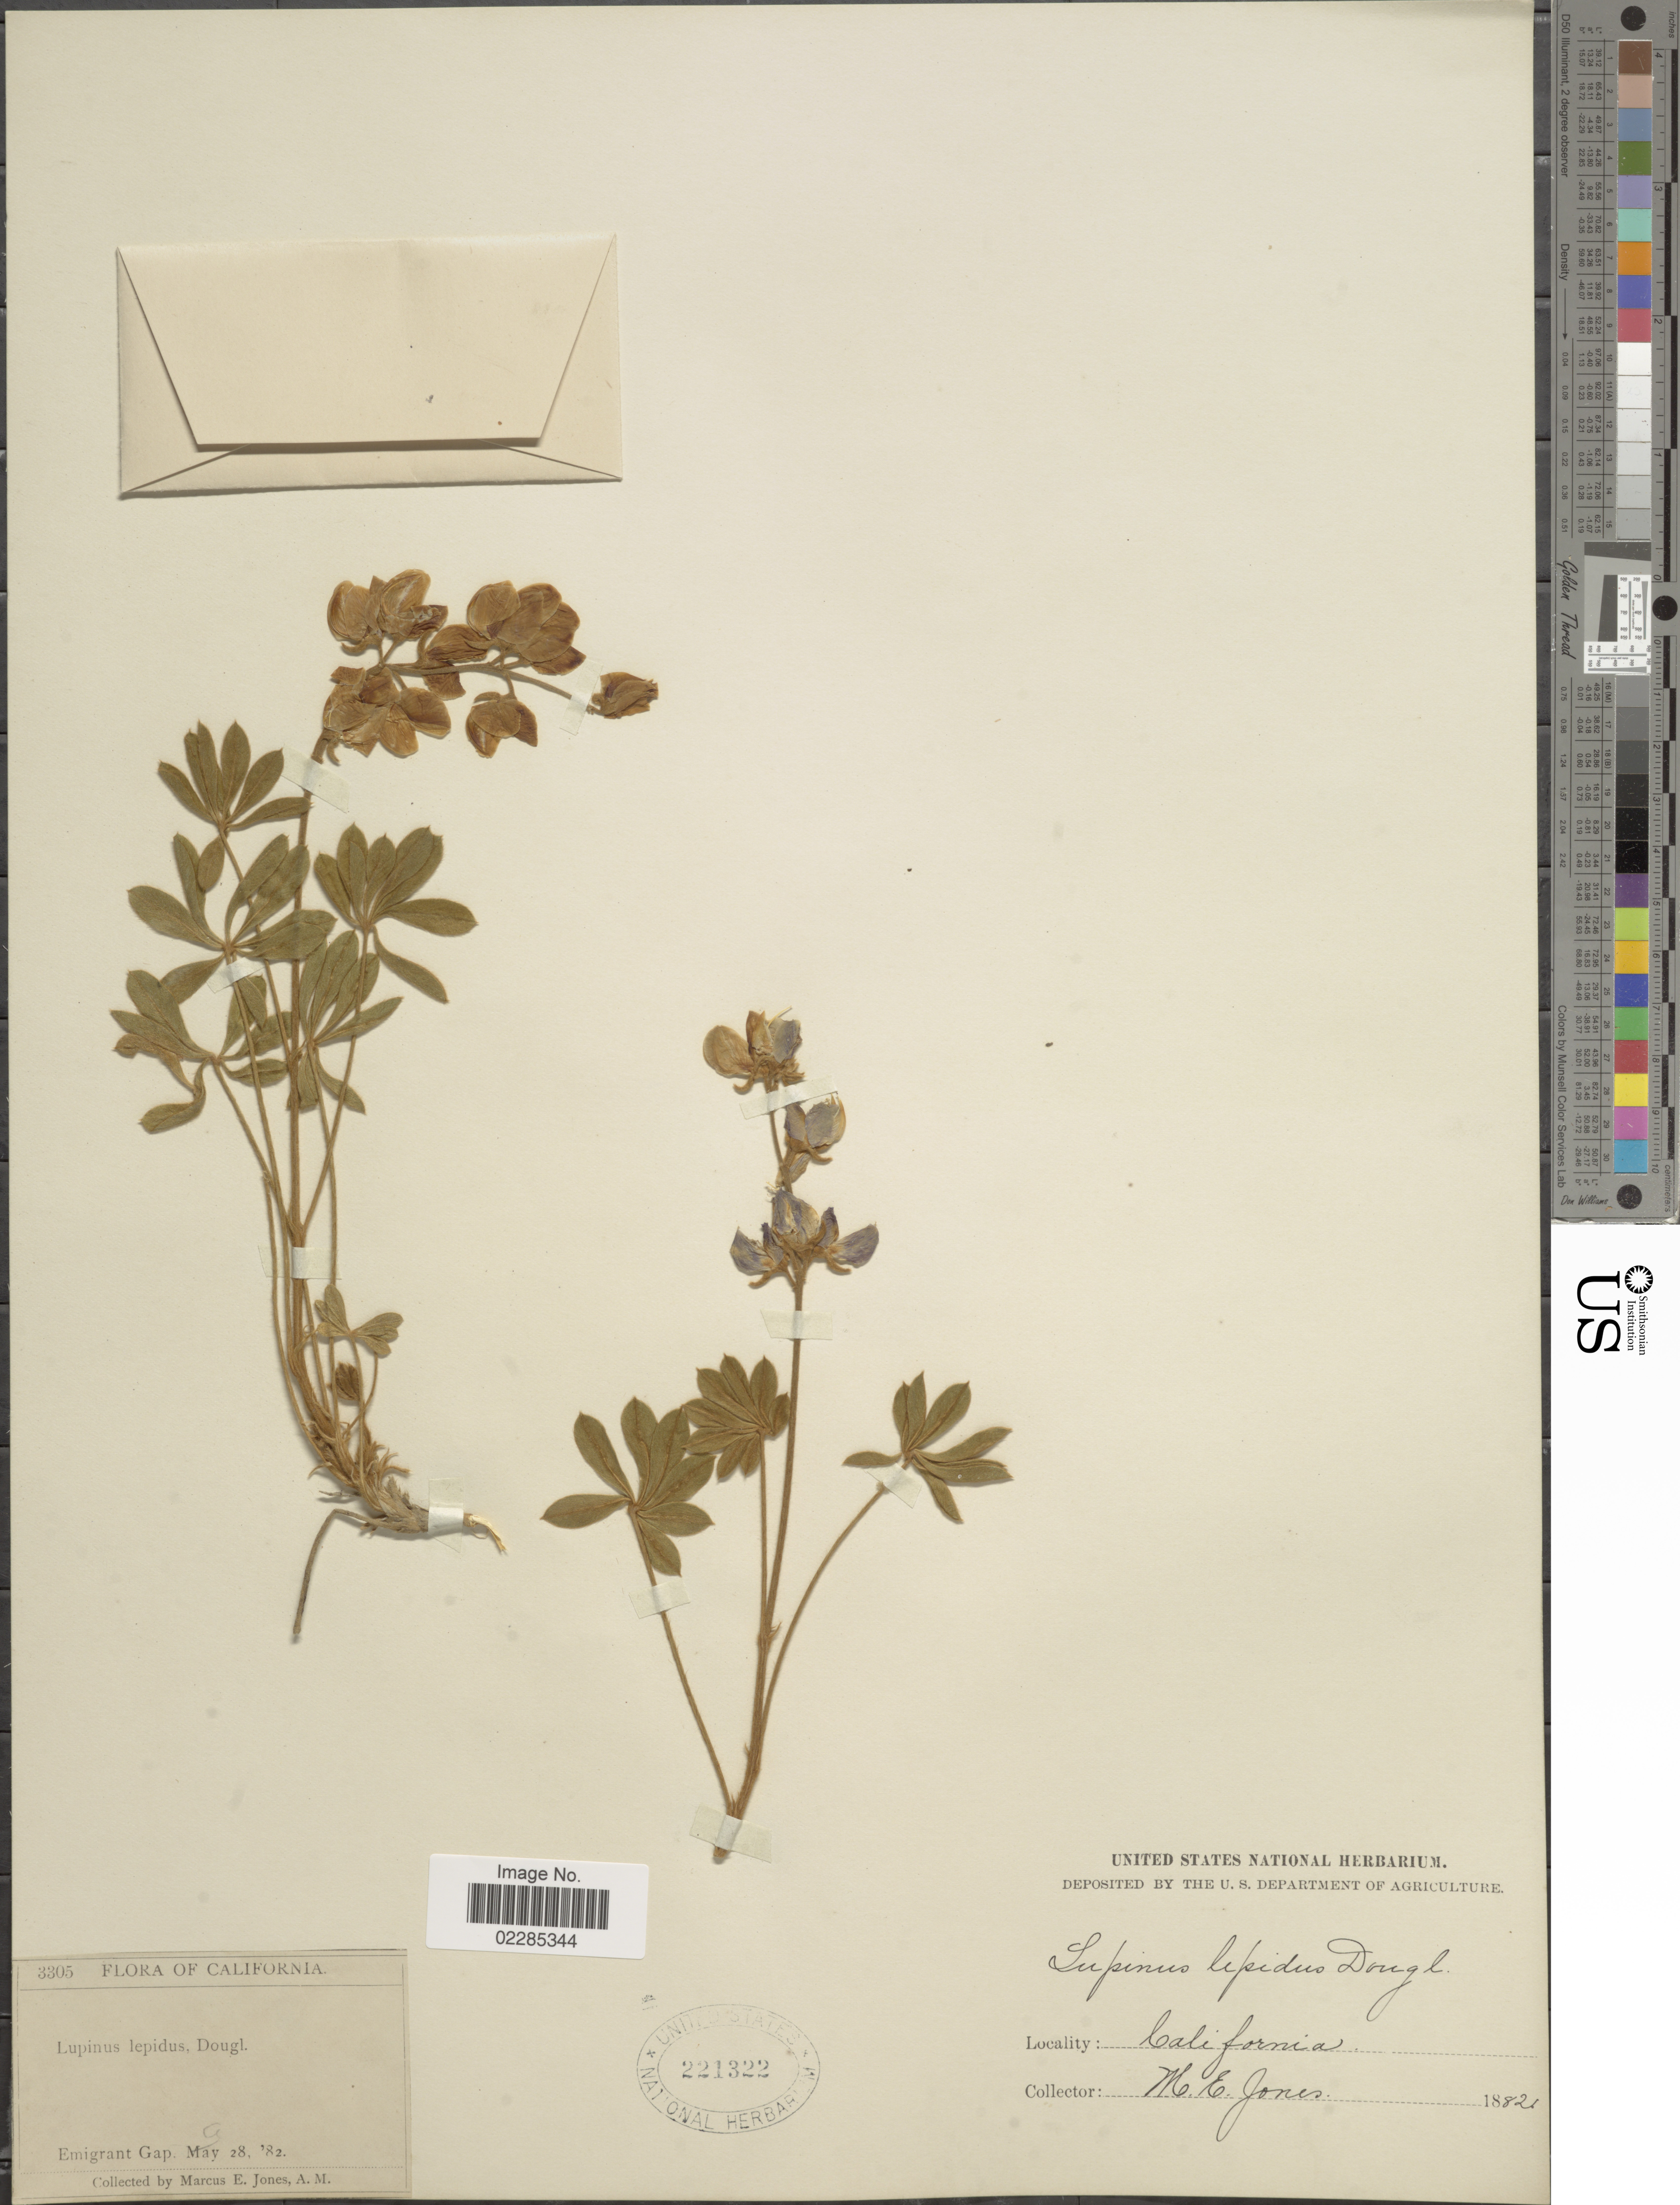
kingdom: Plantae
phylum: Tracheophyta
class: Magnoliopsida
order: Fabales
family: Fabaceae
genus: Lupinus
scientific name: Lupinus grayi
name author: S. Watson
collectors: M. E. Jones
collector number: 3305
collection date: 1882-05-28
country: United States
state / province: California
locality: Emigrant Gap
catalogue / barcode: US 221322